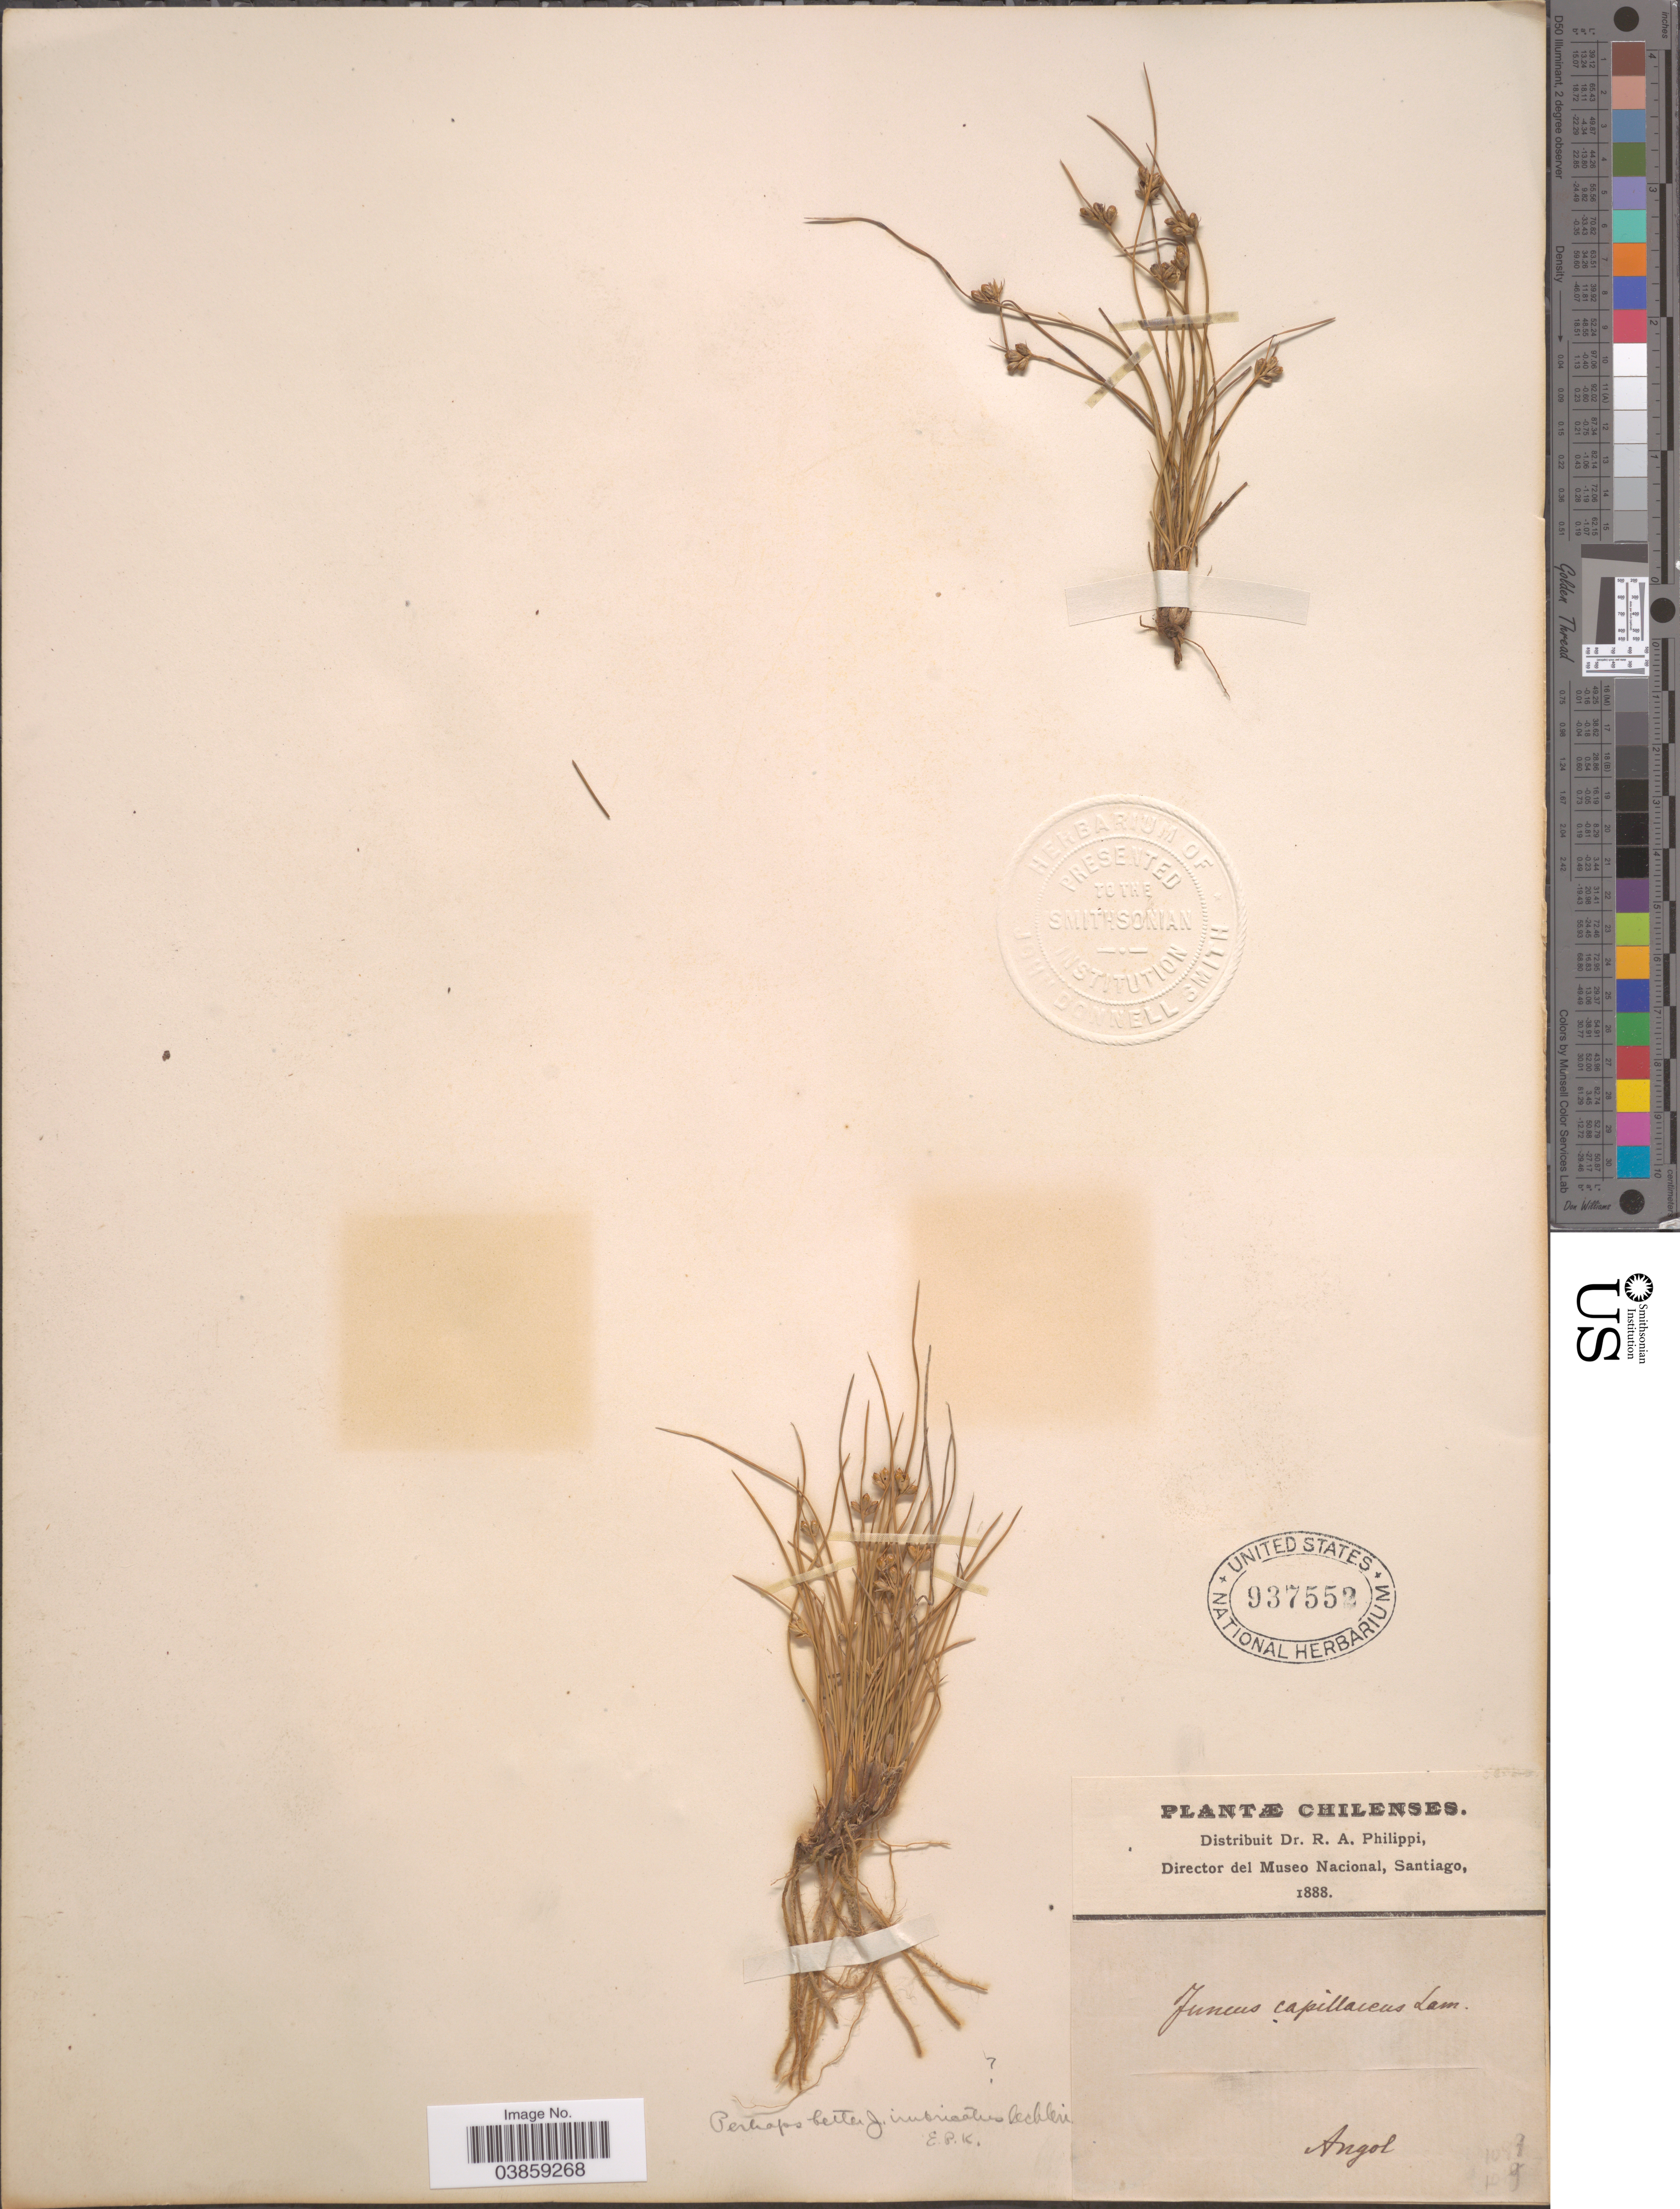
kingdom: Plantae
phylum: Tracheophyta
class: Liliopsida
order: Poales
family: Juncaceae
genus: Juncus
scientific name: Juncus capillaceus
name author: Lam.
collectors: ex. herb. R.A. Philippi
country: Chile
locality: Angol.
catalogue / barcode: US 937552